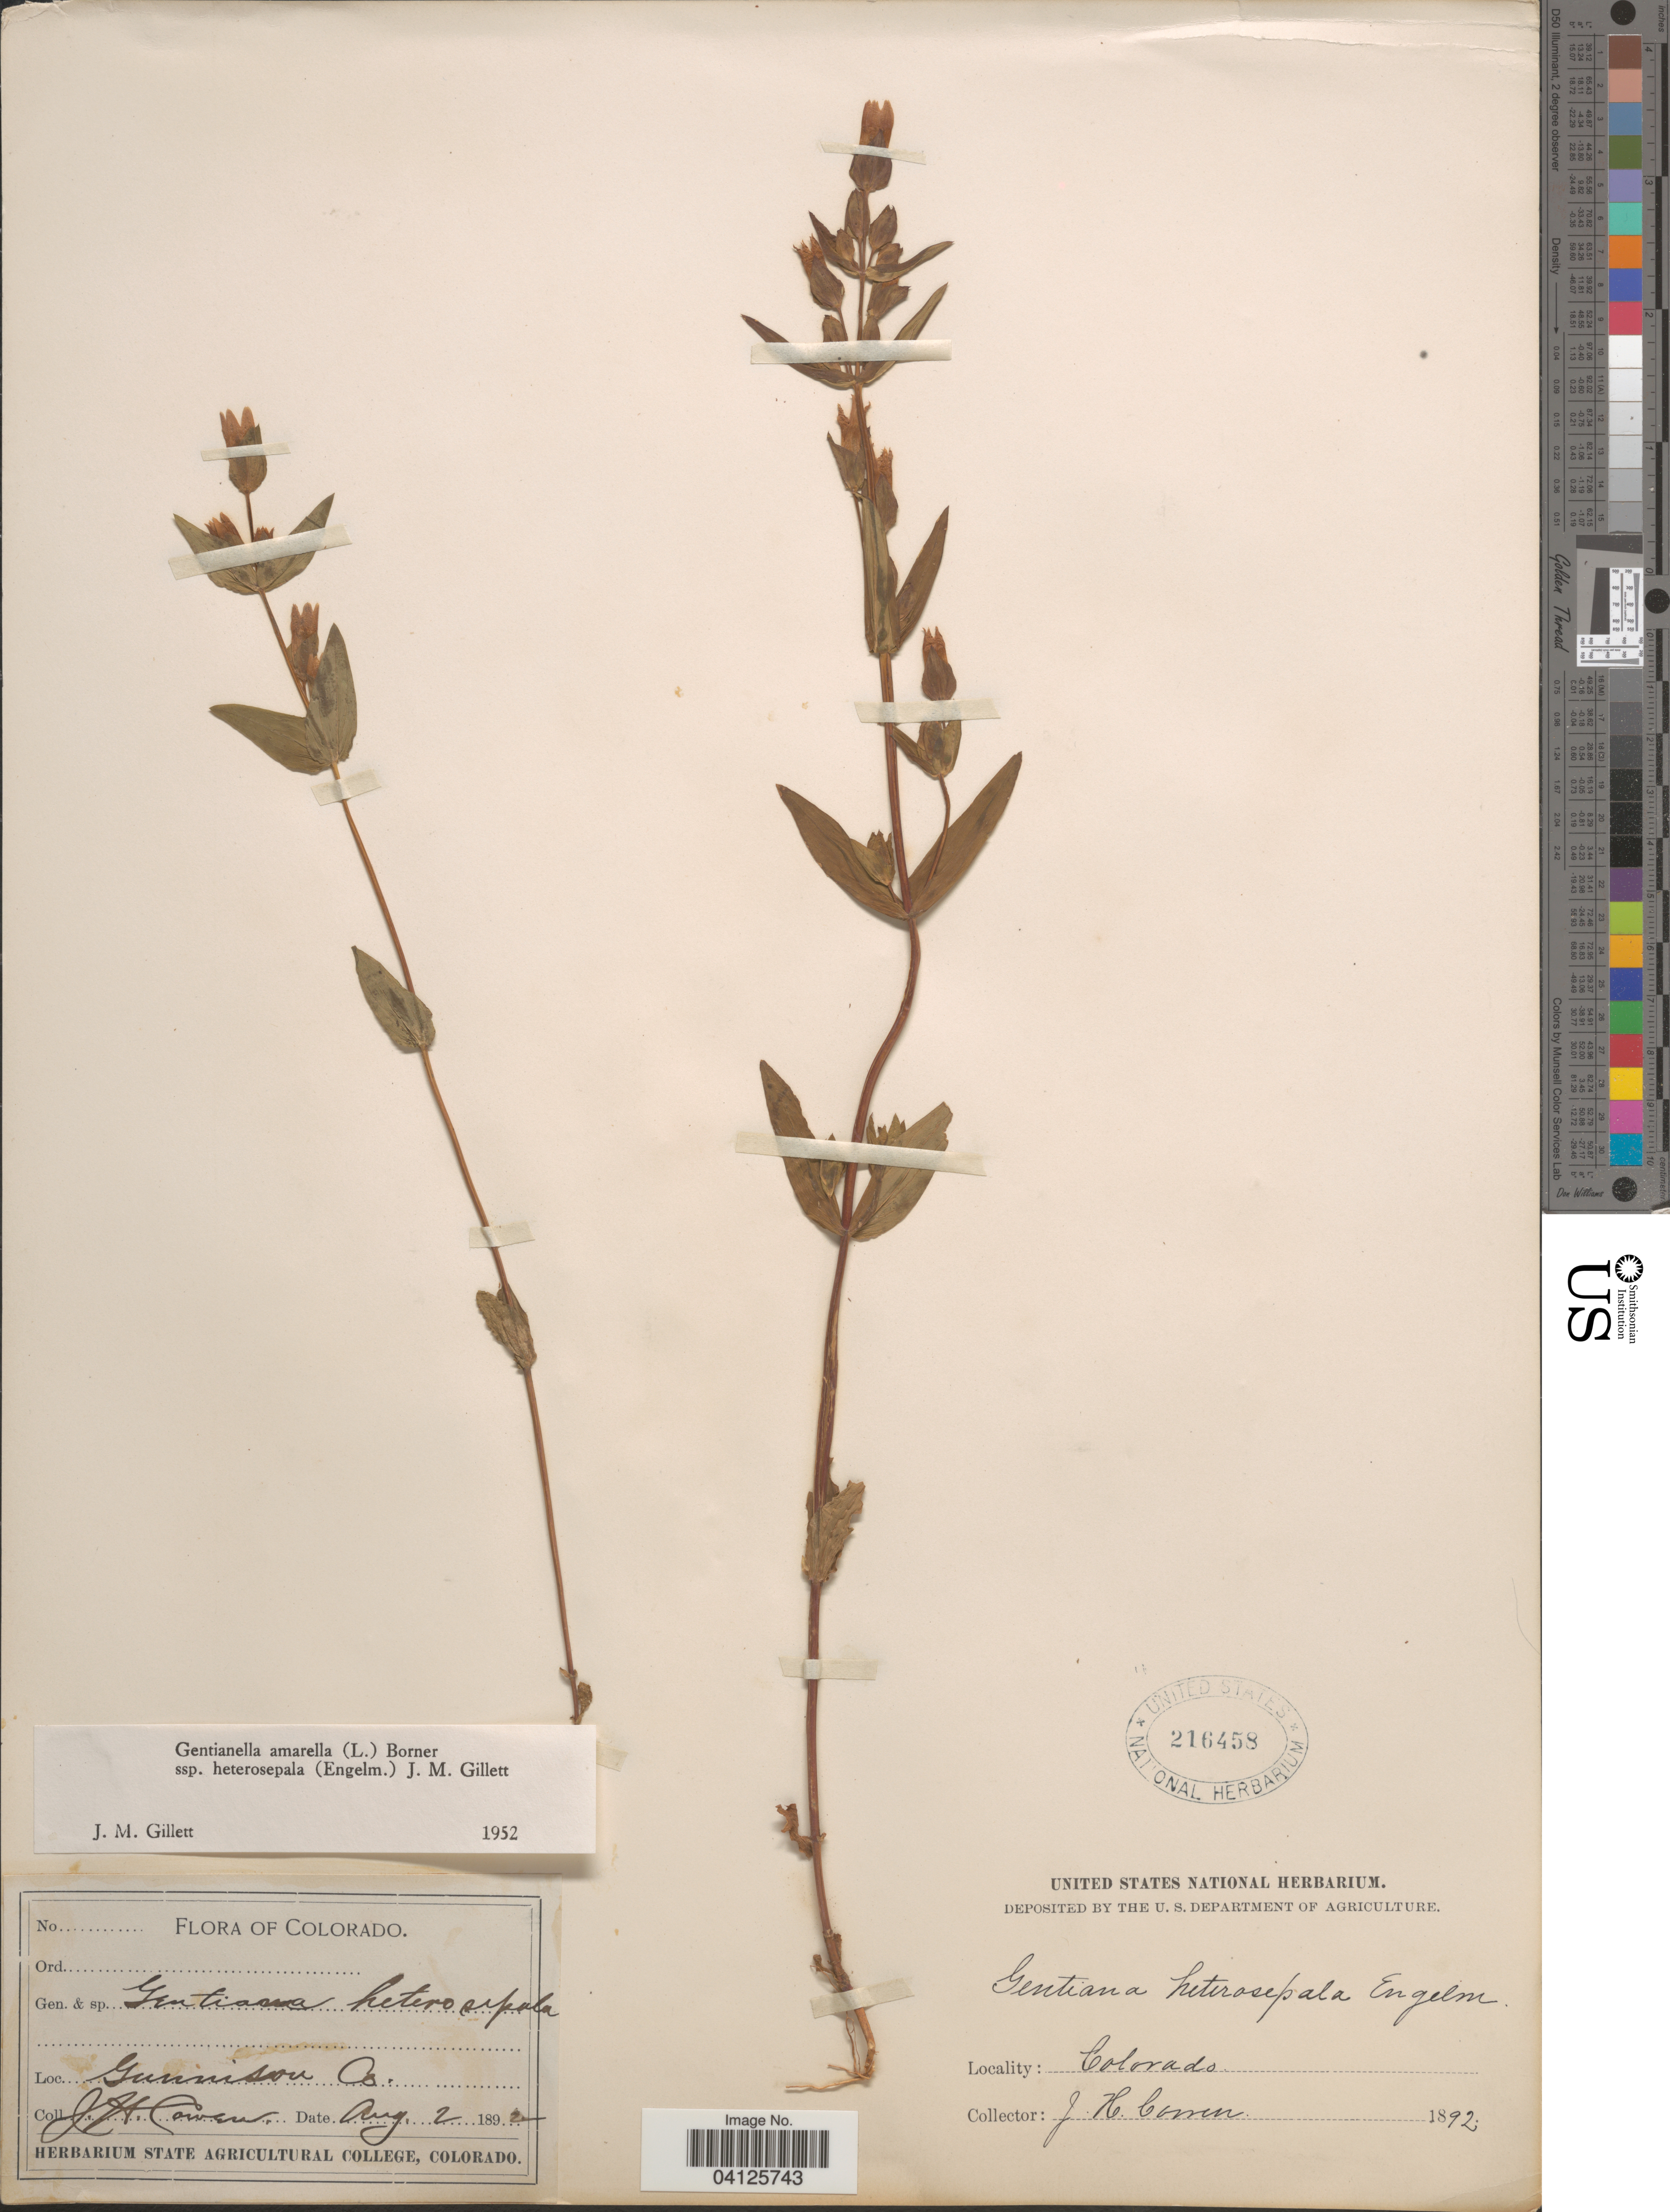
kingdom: Plantae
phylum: Tracheophyta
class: Magnoliopsida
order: Gentianales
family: Gentianaceae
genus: Gentianella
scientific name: Gentianella amarella subsp. heterosepala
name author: (Engelm.) J.M. Gillet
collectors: J. H. Cowen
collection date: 1892-08-02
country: United States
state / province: Colorado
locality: Gunnison Co.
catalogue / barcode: US 216458